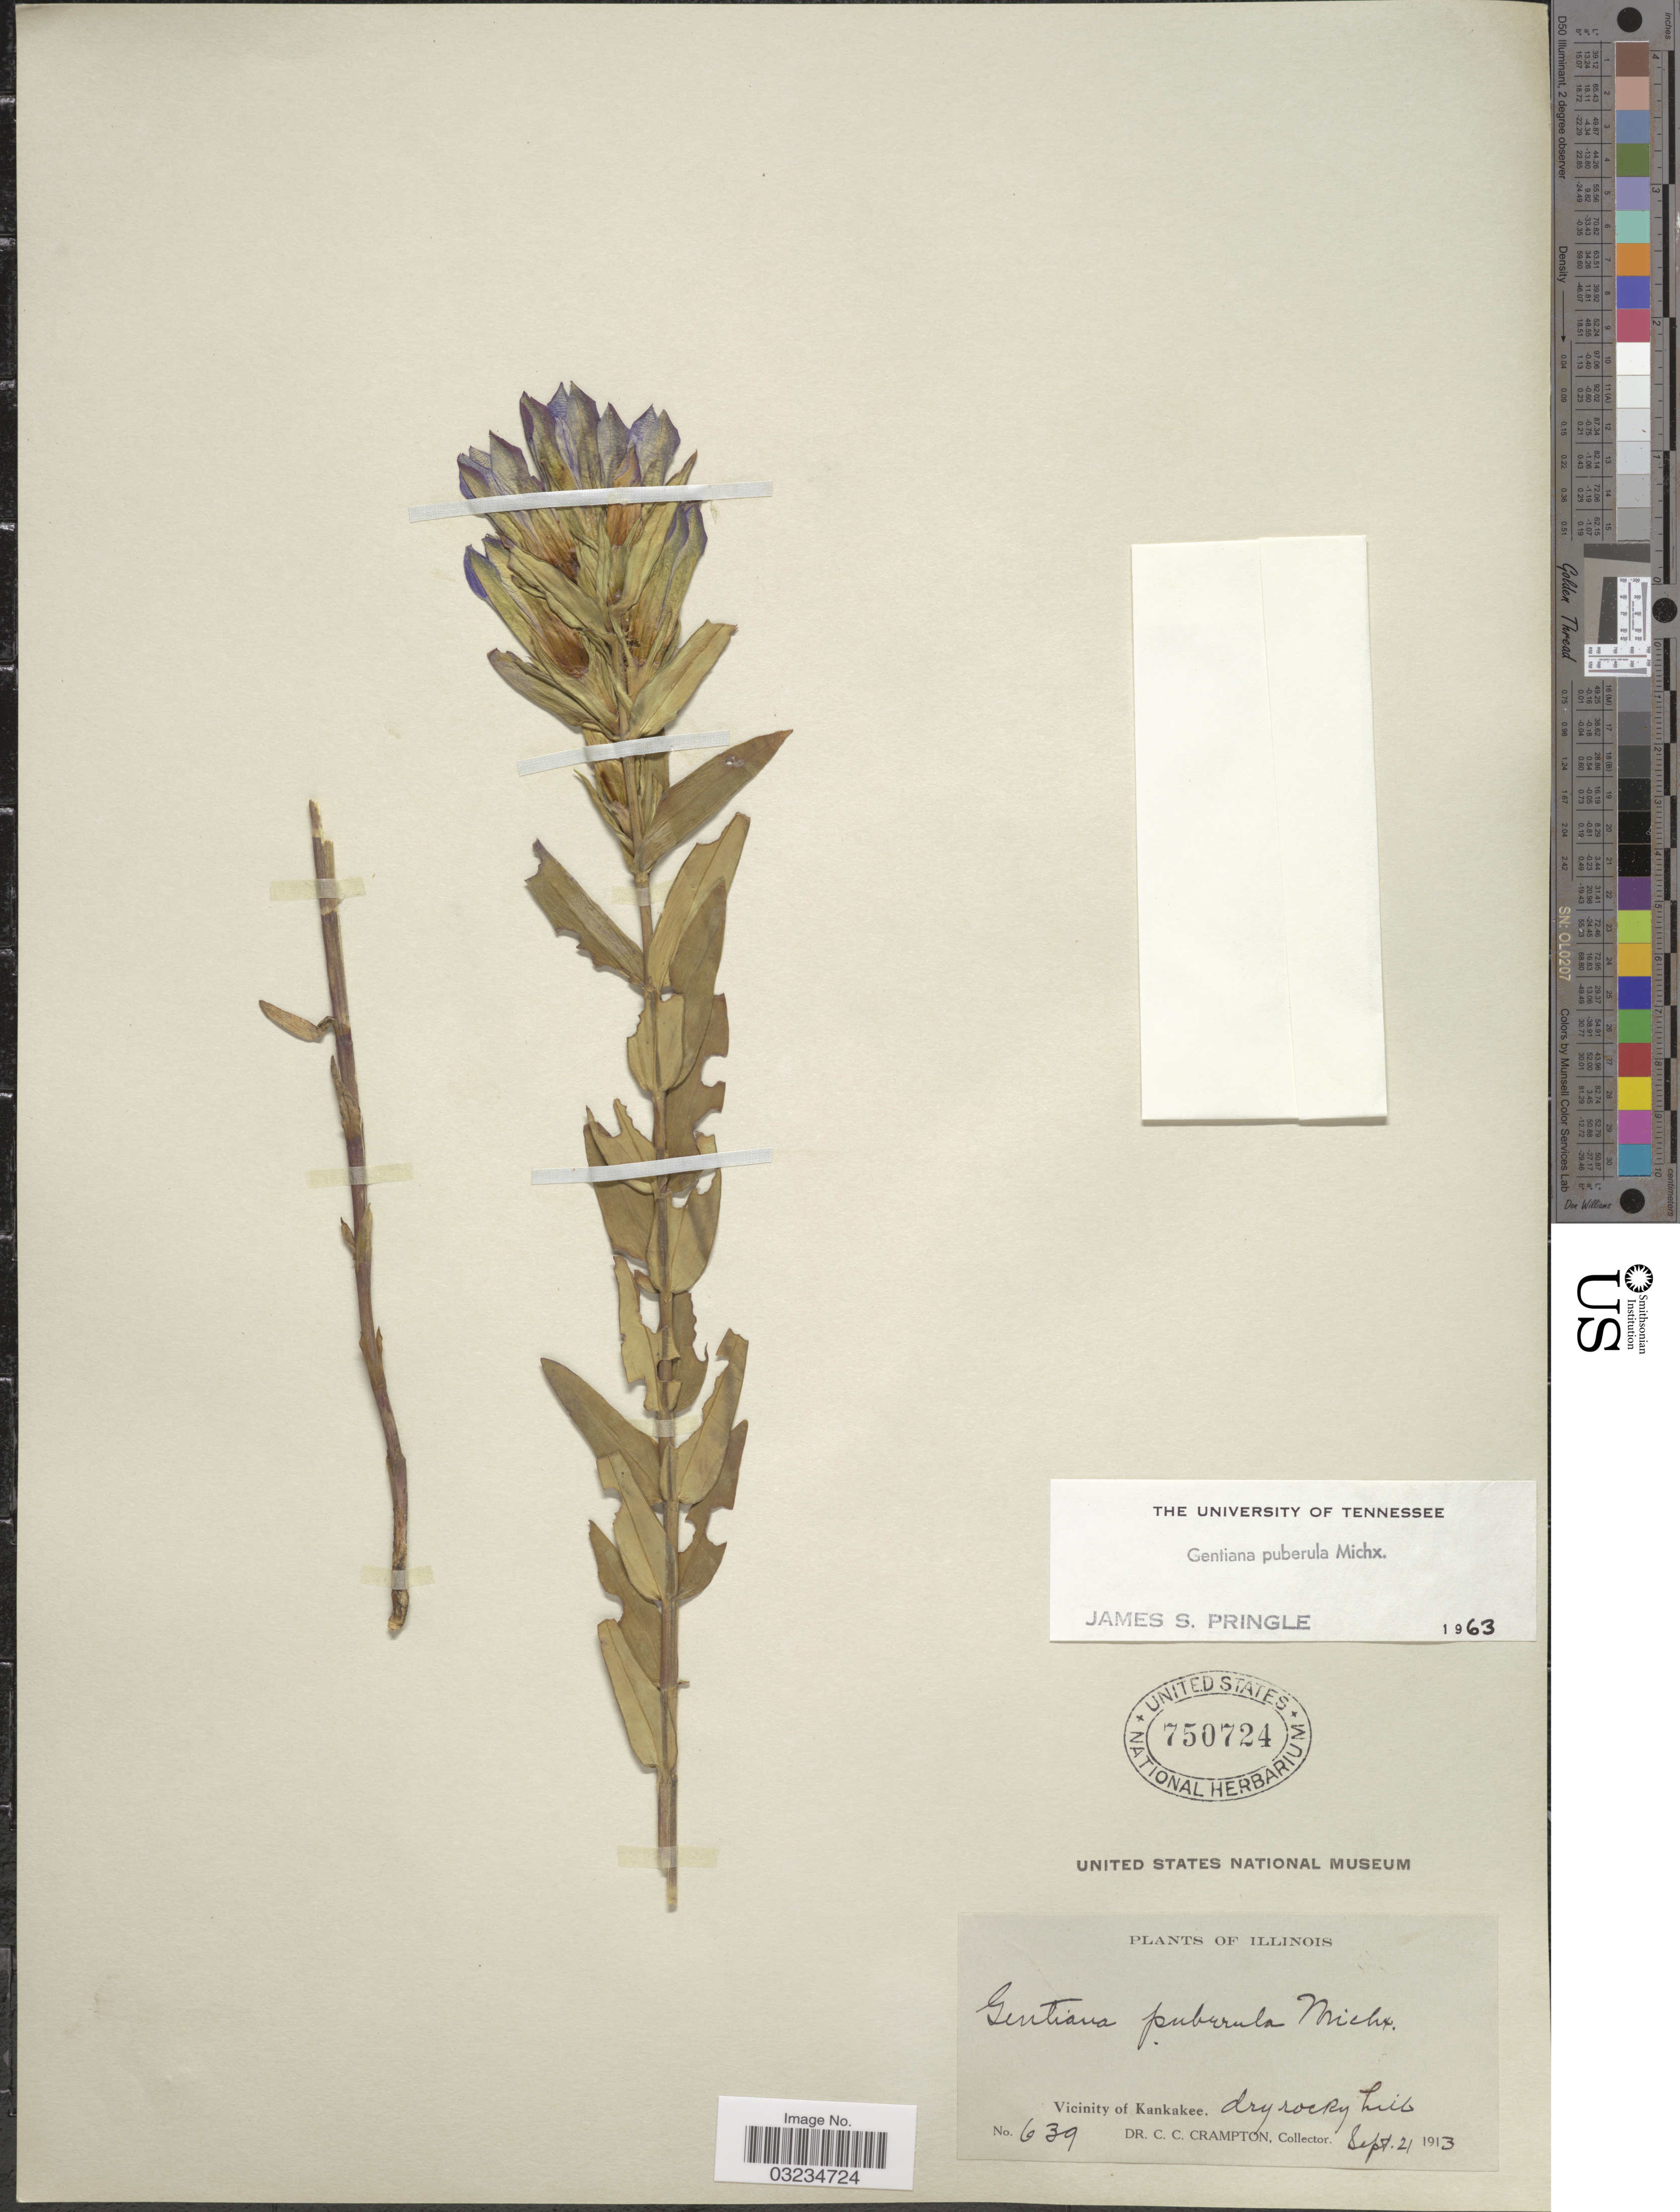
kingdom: Plantae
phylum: Tracheophyta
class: Magnoliopsida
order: Gentianales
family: Gentianaceae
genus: Gentiana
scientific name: Gentiana puberula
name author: Michx.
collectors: C. Crampton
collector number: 639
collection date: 1913-09-21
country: United States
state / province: Illinois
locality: Vicinity of Kankakee. Dry rocky hills.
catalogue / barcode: US 750724